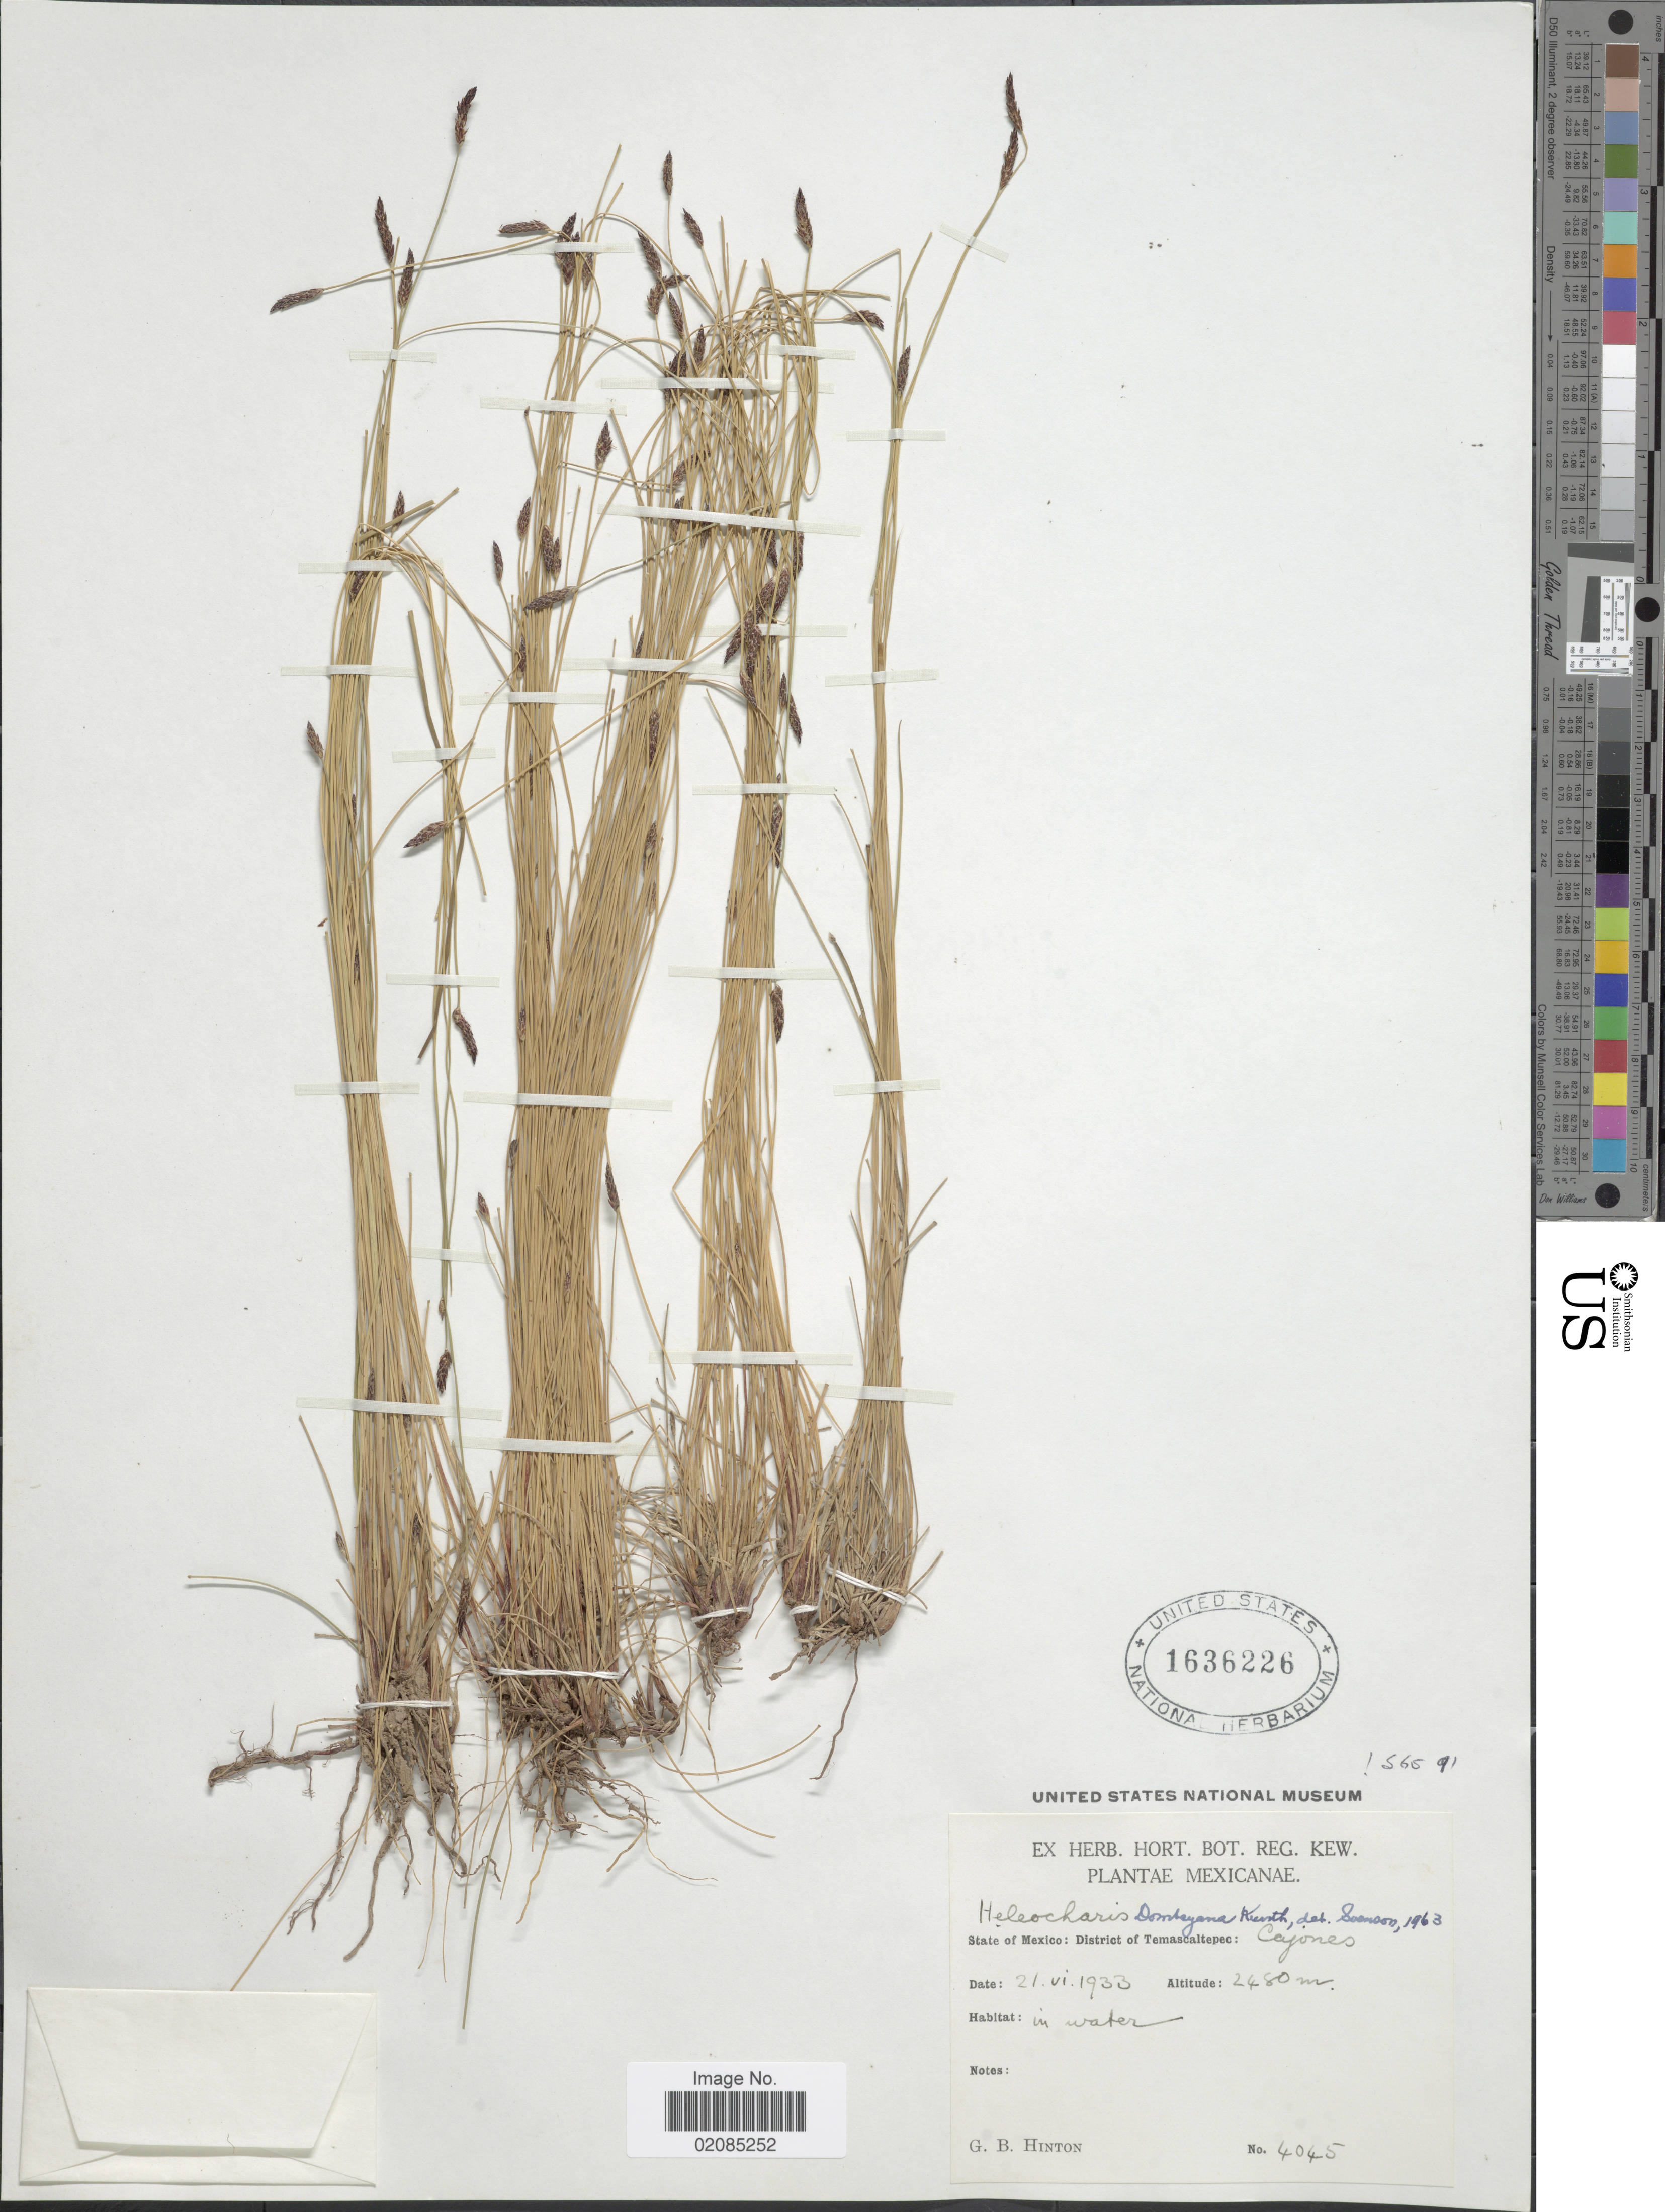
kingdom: Plantae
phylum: Tracheophyta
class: Liliopsida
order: Poales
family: Cyperaceae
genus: Eleocharis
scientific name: Eleocharis dombeyana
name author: Kunth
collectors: G. B. Hinton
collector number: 4045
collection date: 1933-06-21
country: Mexico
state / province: México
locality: Mexicanae. District Temascaltepec: Cajones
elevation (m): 2480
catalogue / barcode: US 1636226